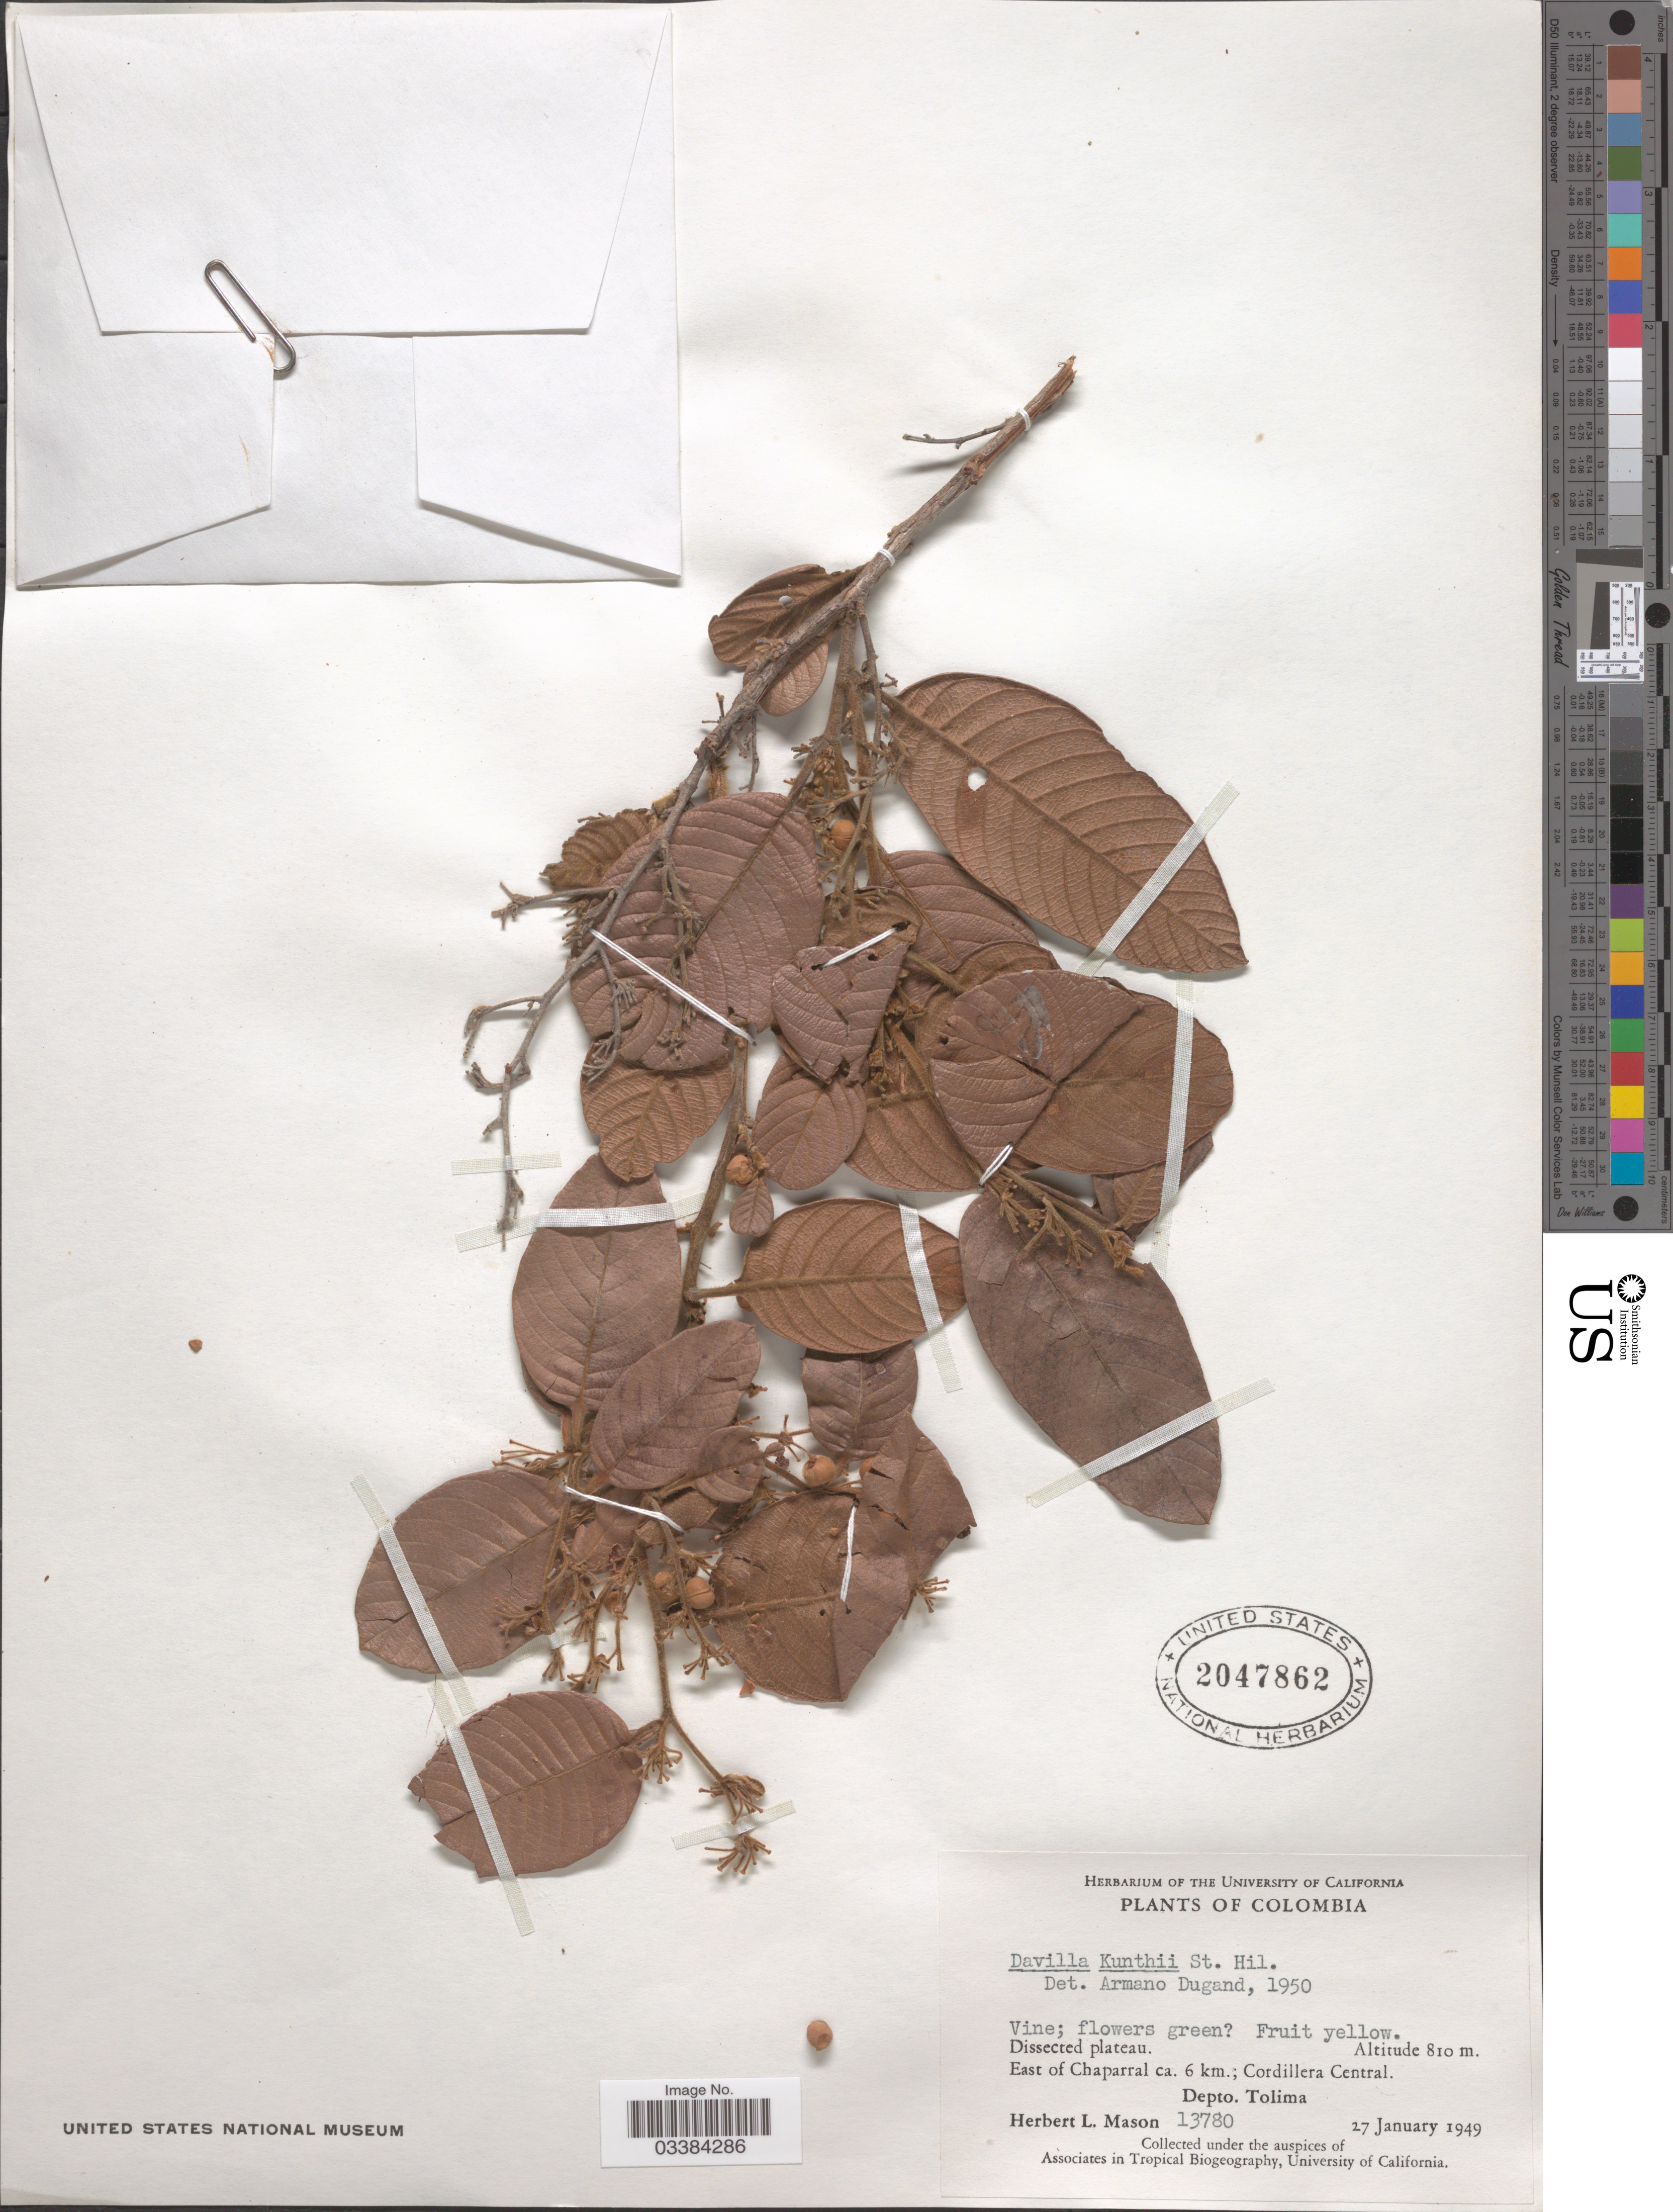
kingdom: Plantae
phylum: Tracheophyta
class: Magnoliopsida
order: Dilleniales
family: Dilleniaceae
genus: Davilla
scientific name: Davilla kunthii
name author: A. St.-Hil.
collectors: H. L. Mason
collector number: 13780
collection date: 1949-01-27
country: Colombia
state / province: Tolima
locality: Dissected plateau. East of Chaparral ca. 6 km.; Cordillera Central. Depto. Tolima.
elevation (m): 810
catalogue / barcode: US 2047862